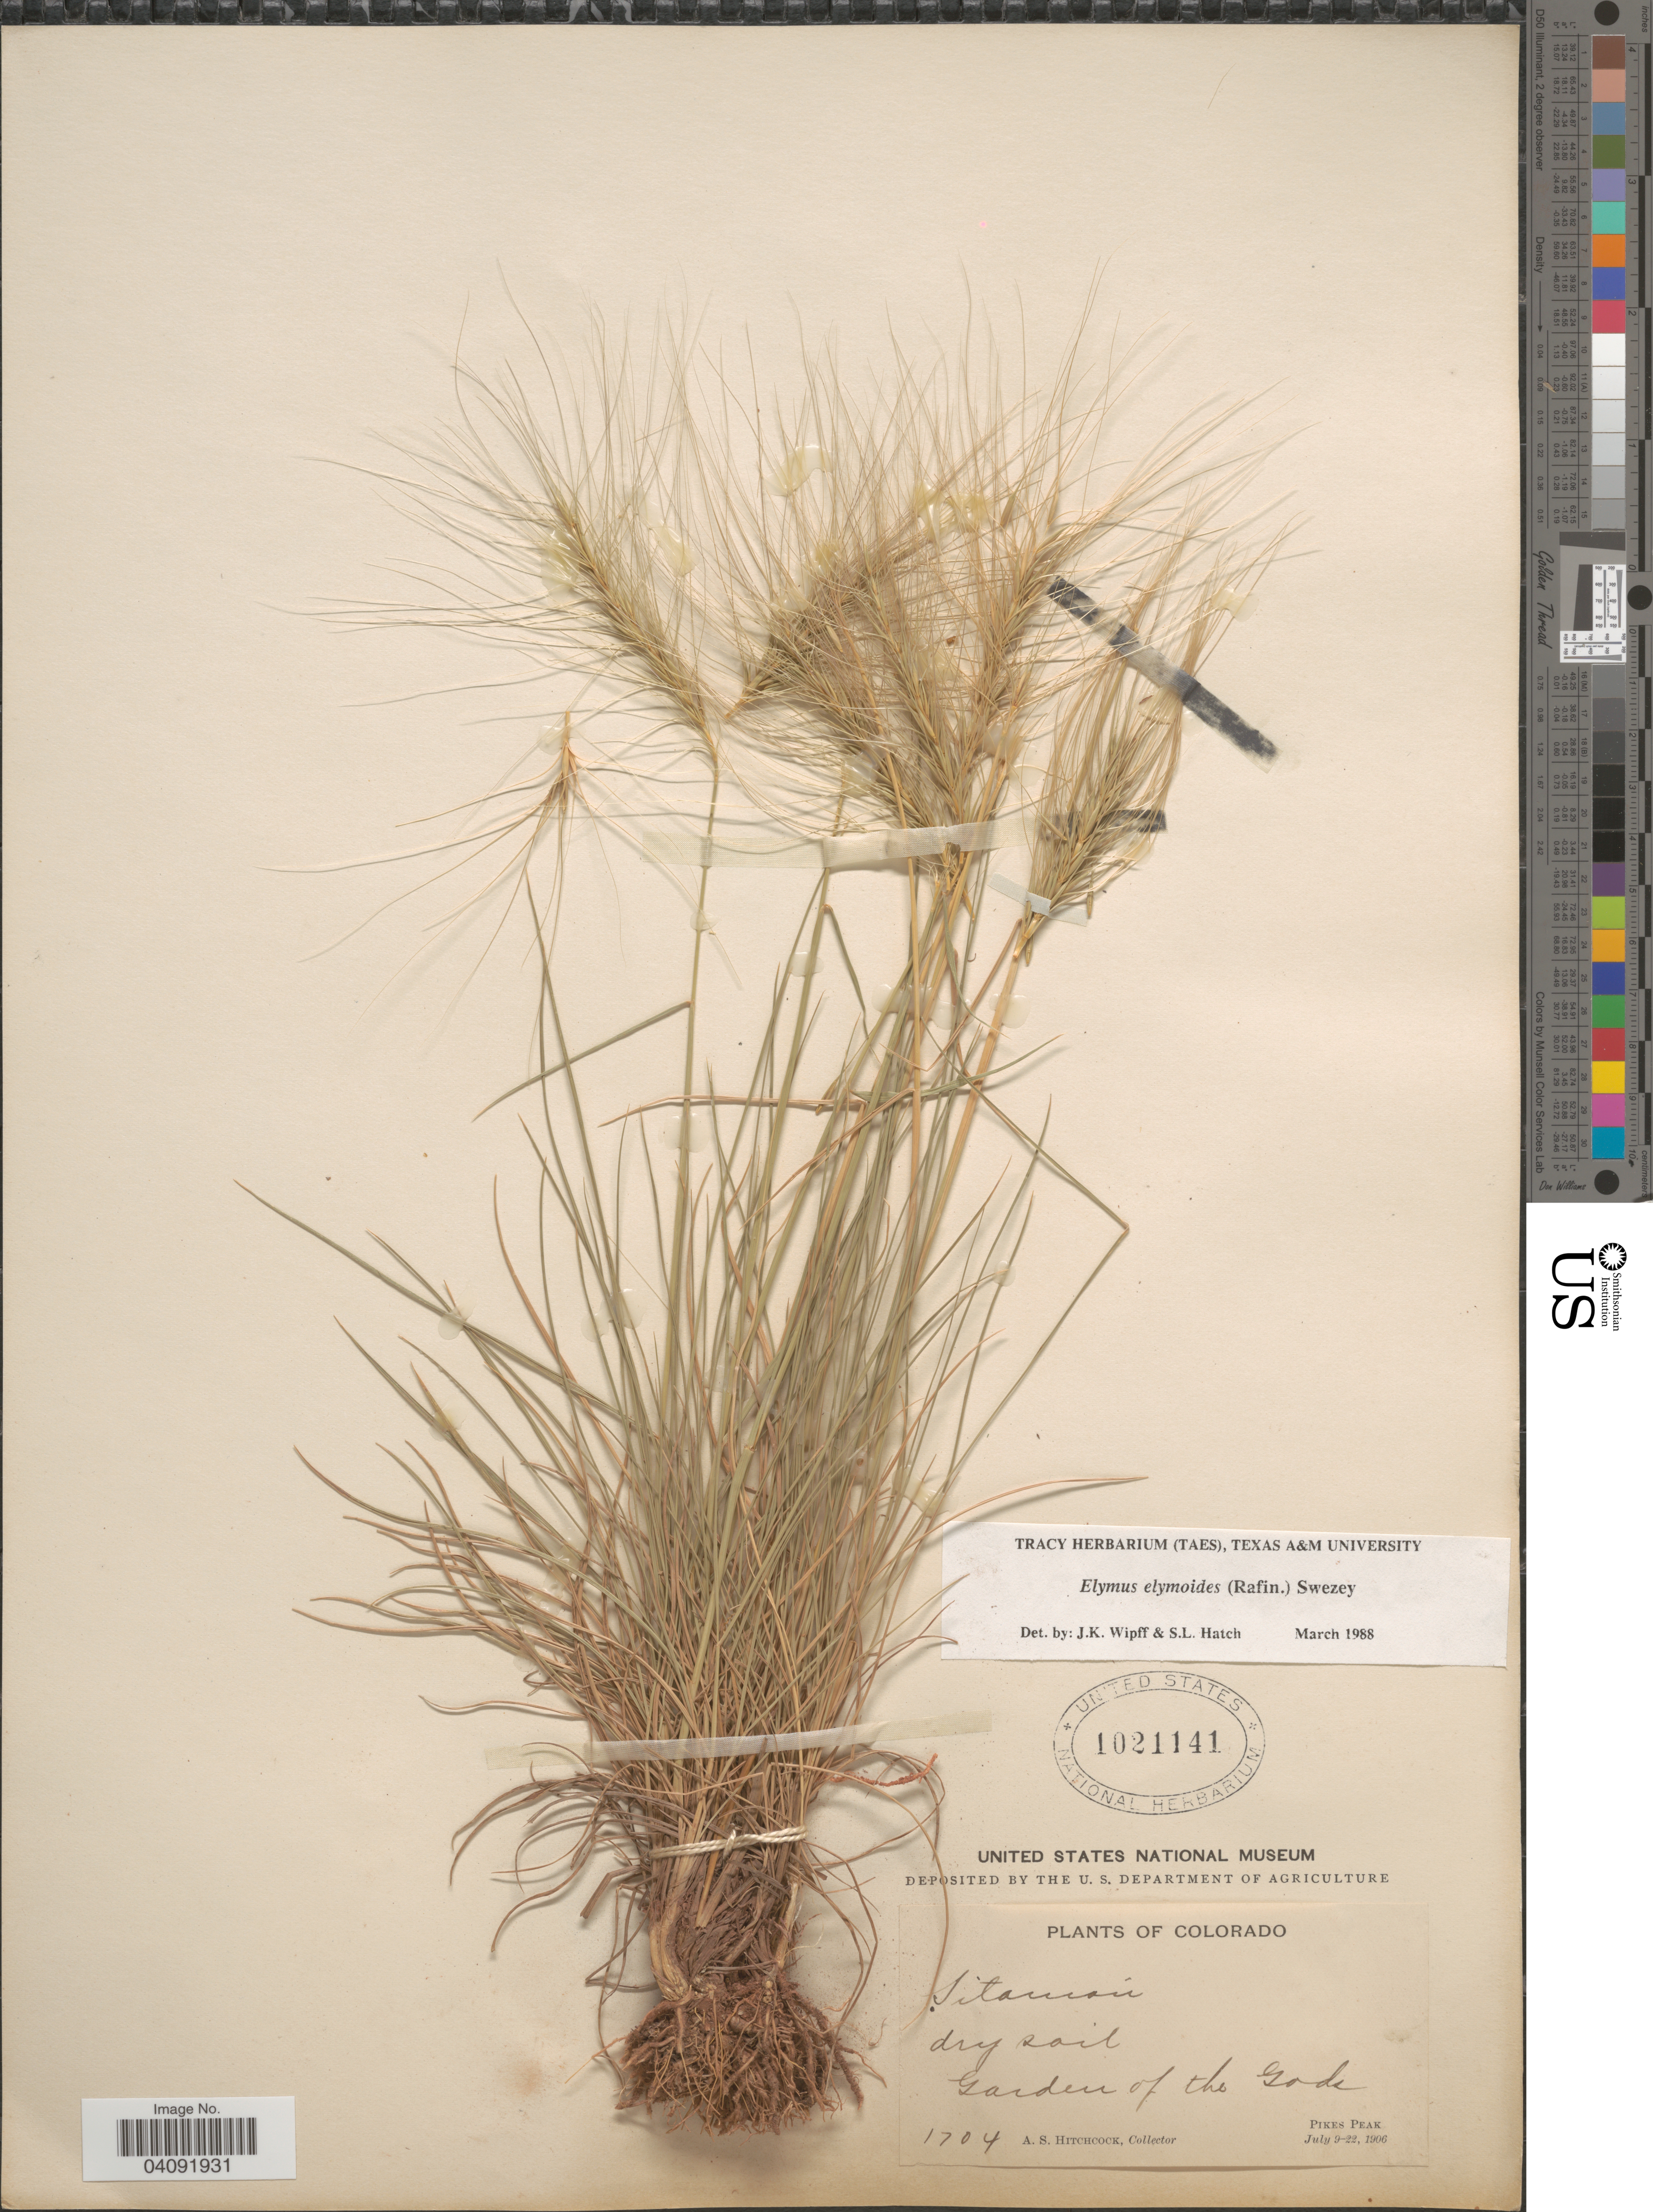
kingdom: Plantae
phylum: Tracheophyta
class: Liliopsida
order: Poales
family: Poaceae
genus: Elymus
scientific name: Elymus elymoides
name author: (Raf.) Swezey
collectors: A. S. Hitchcock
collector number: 1704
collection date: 1906-07-09/1906-07-22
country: United States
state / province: Colorado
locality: Garden of the Gods. Pikes Peak.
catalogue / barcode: US 1021141